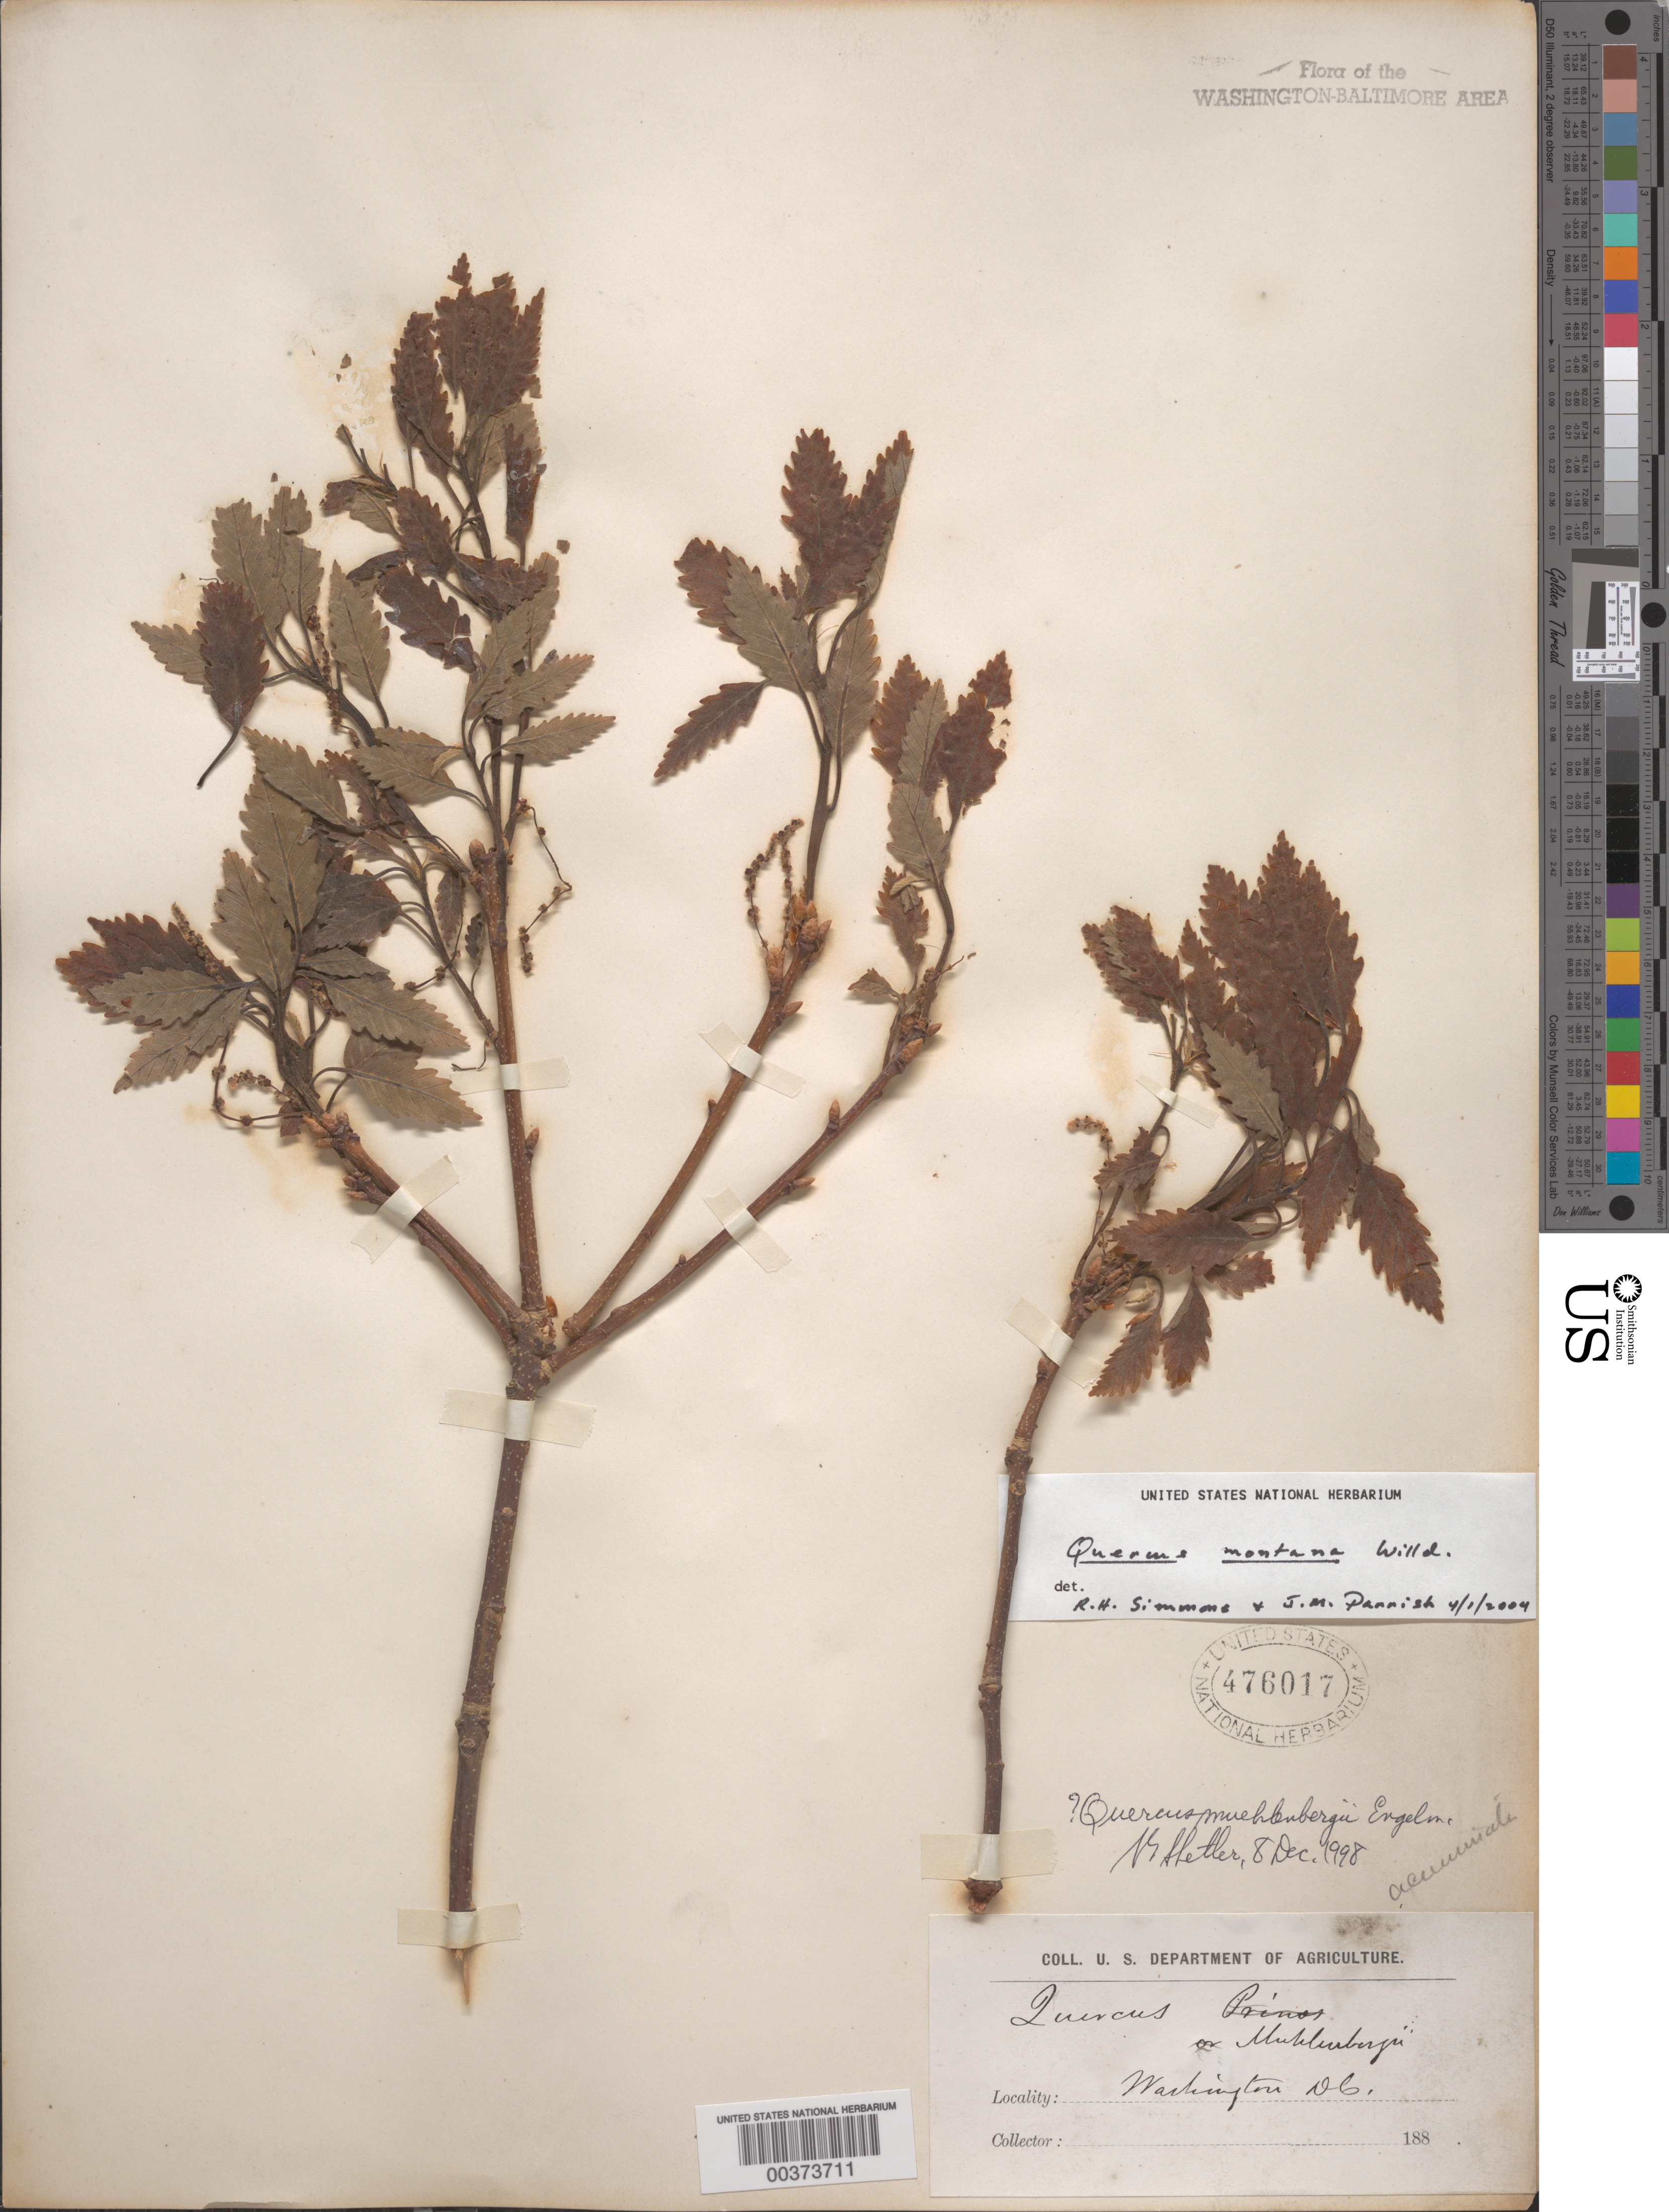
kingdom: Plantae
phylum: Tracheophyta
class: Magnoliopsida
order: Fagales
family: Fagaceae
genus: Quercus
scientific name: Quercus montana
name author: Willd.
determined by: Simmons, R. H., (UNITED STATES)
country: United States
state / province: District of Columbia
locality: Washington DC area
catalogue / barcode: US 476017